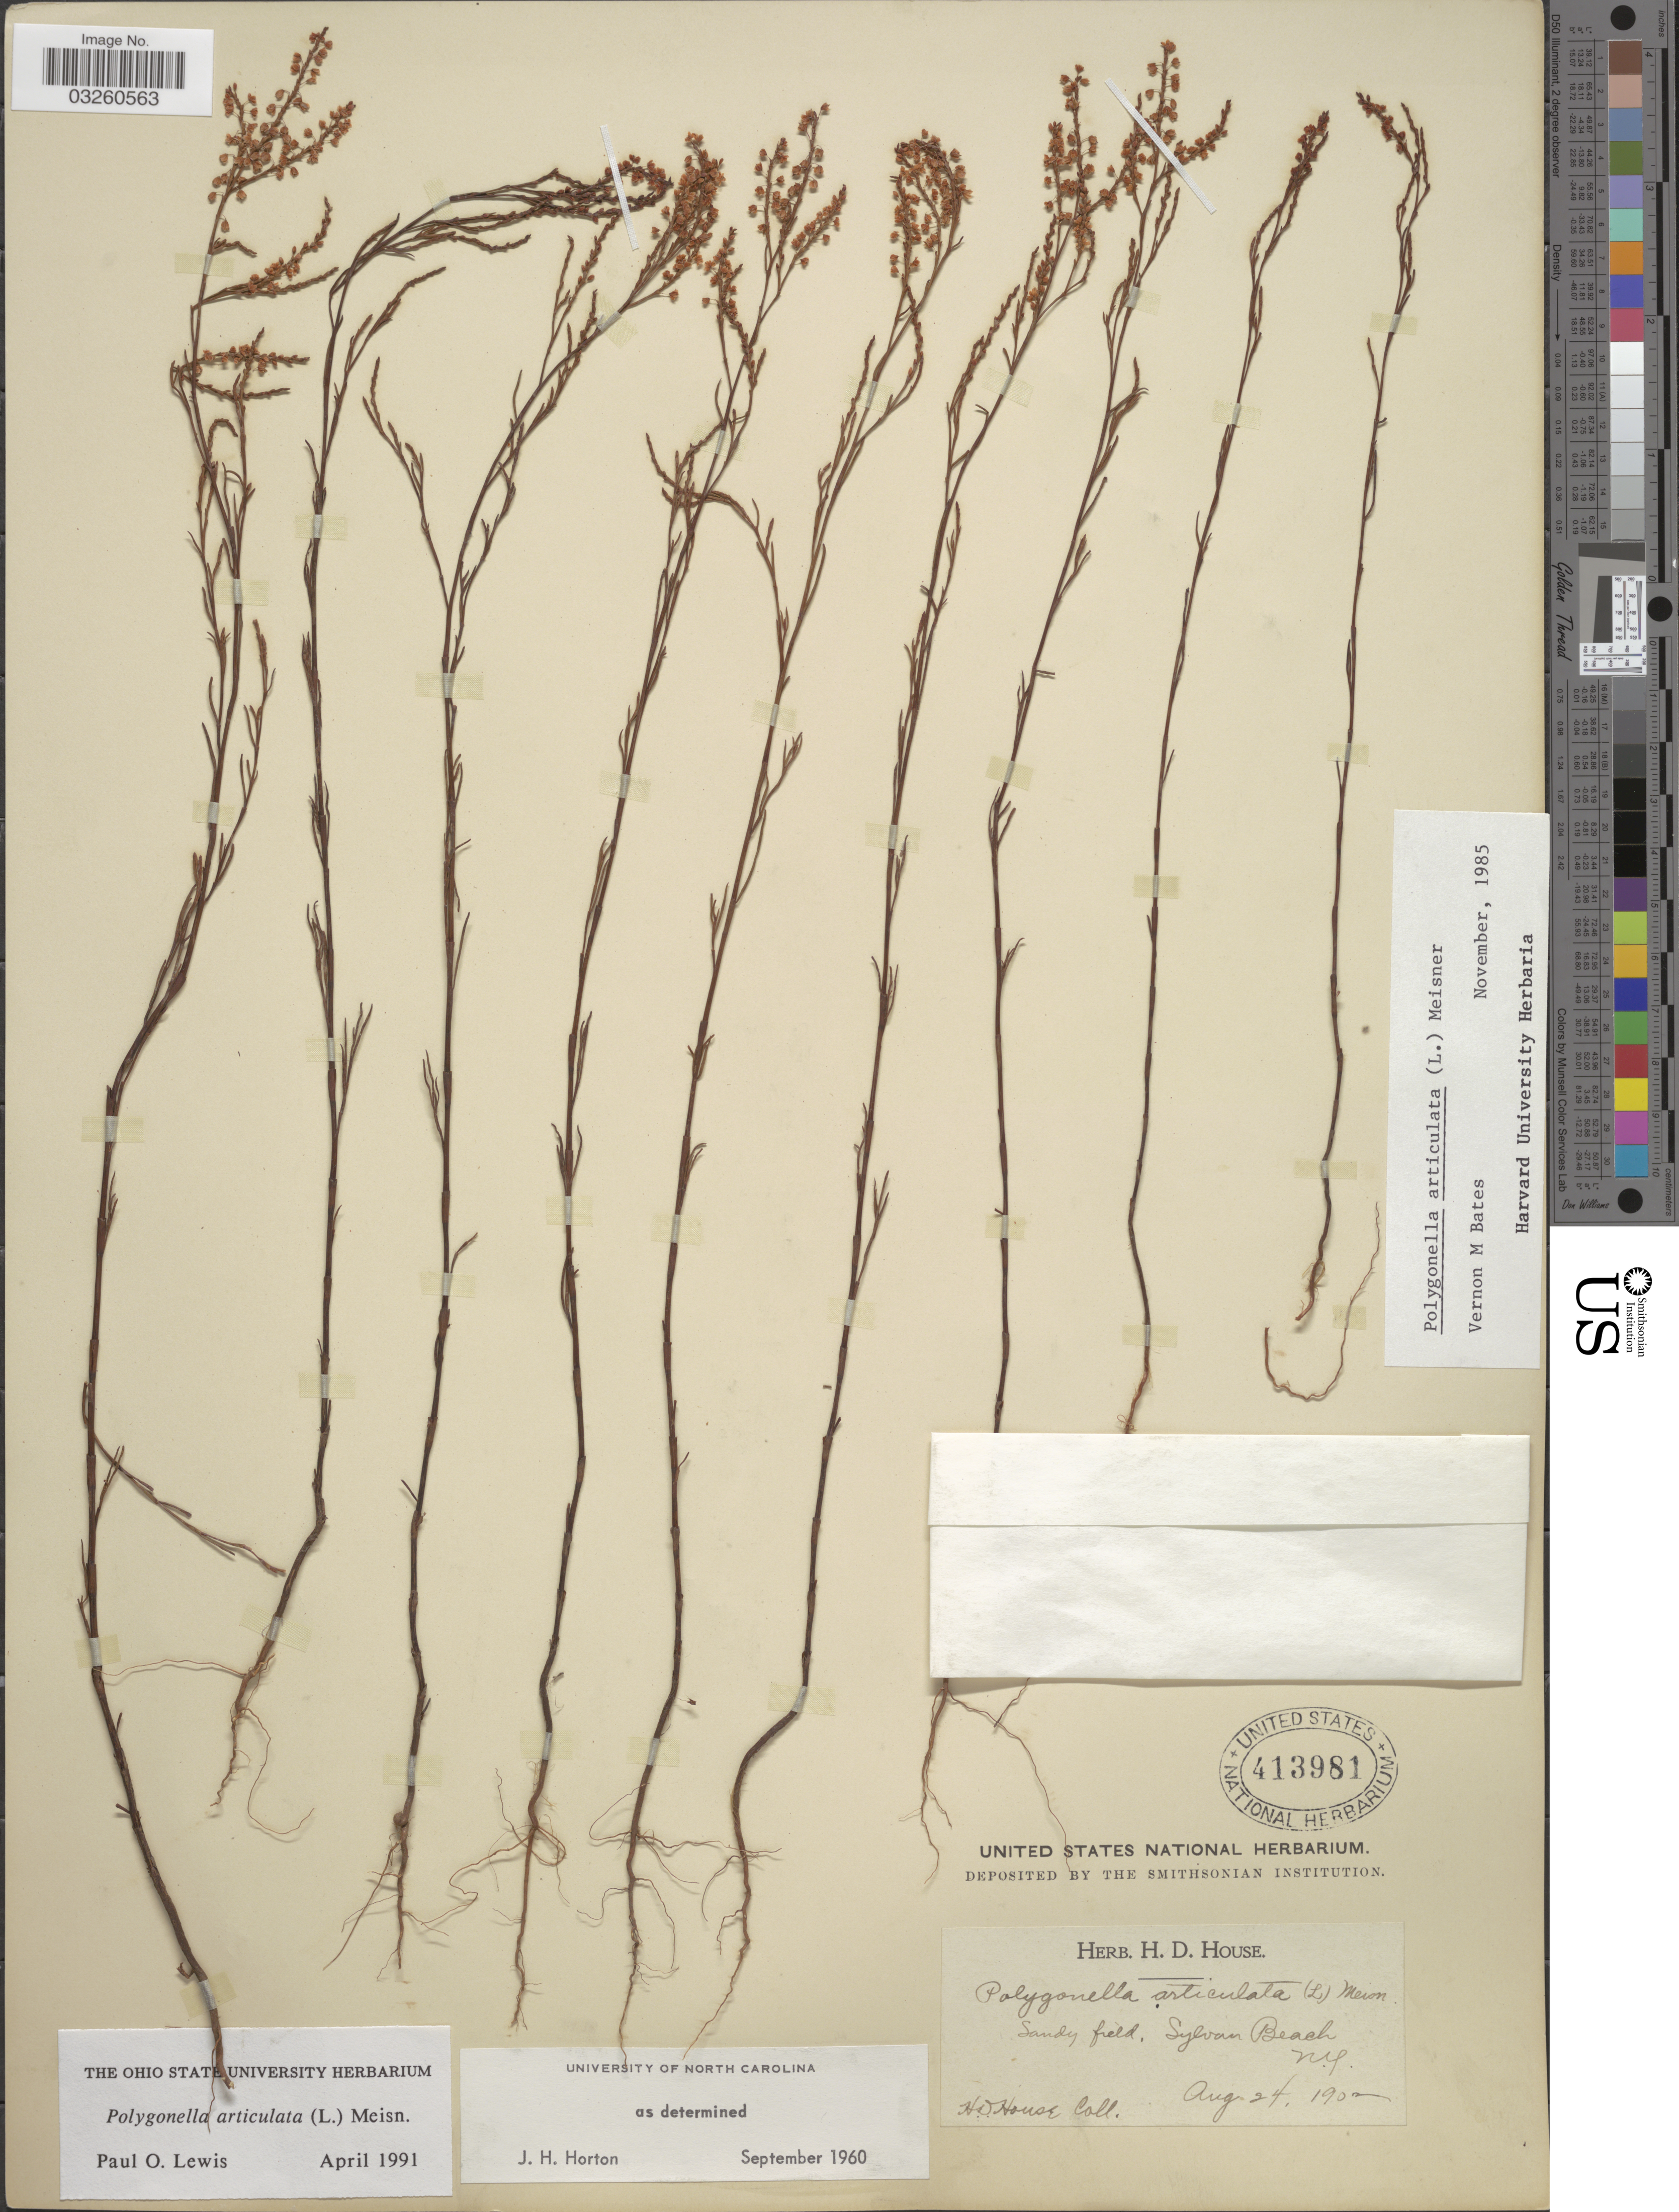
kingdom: Plantae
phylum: Tracheophyta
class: Magnoliopsida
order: Caryophyllales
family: Polygonaceae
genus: Polygonella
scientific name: Polygonella articulata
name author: (L.) Meisn.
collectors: H. D. House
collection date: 1902-08-24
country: United States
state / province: New York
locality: Sandy field, Sylvan Beach.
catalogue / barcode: US 413981